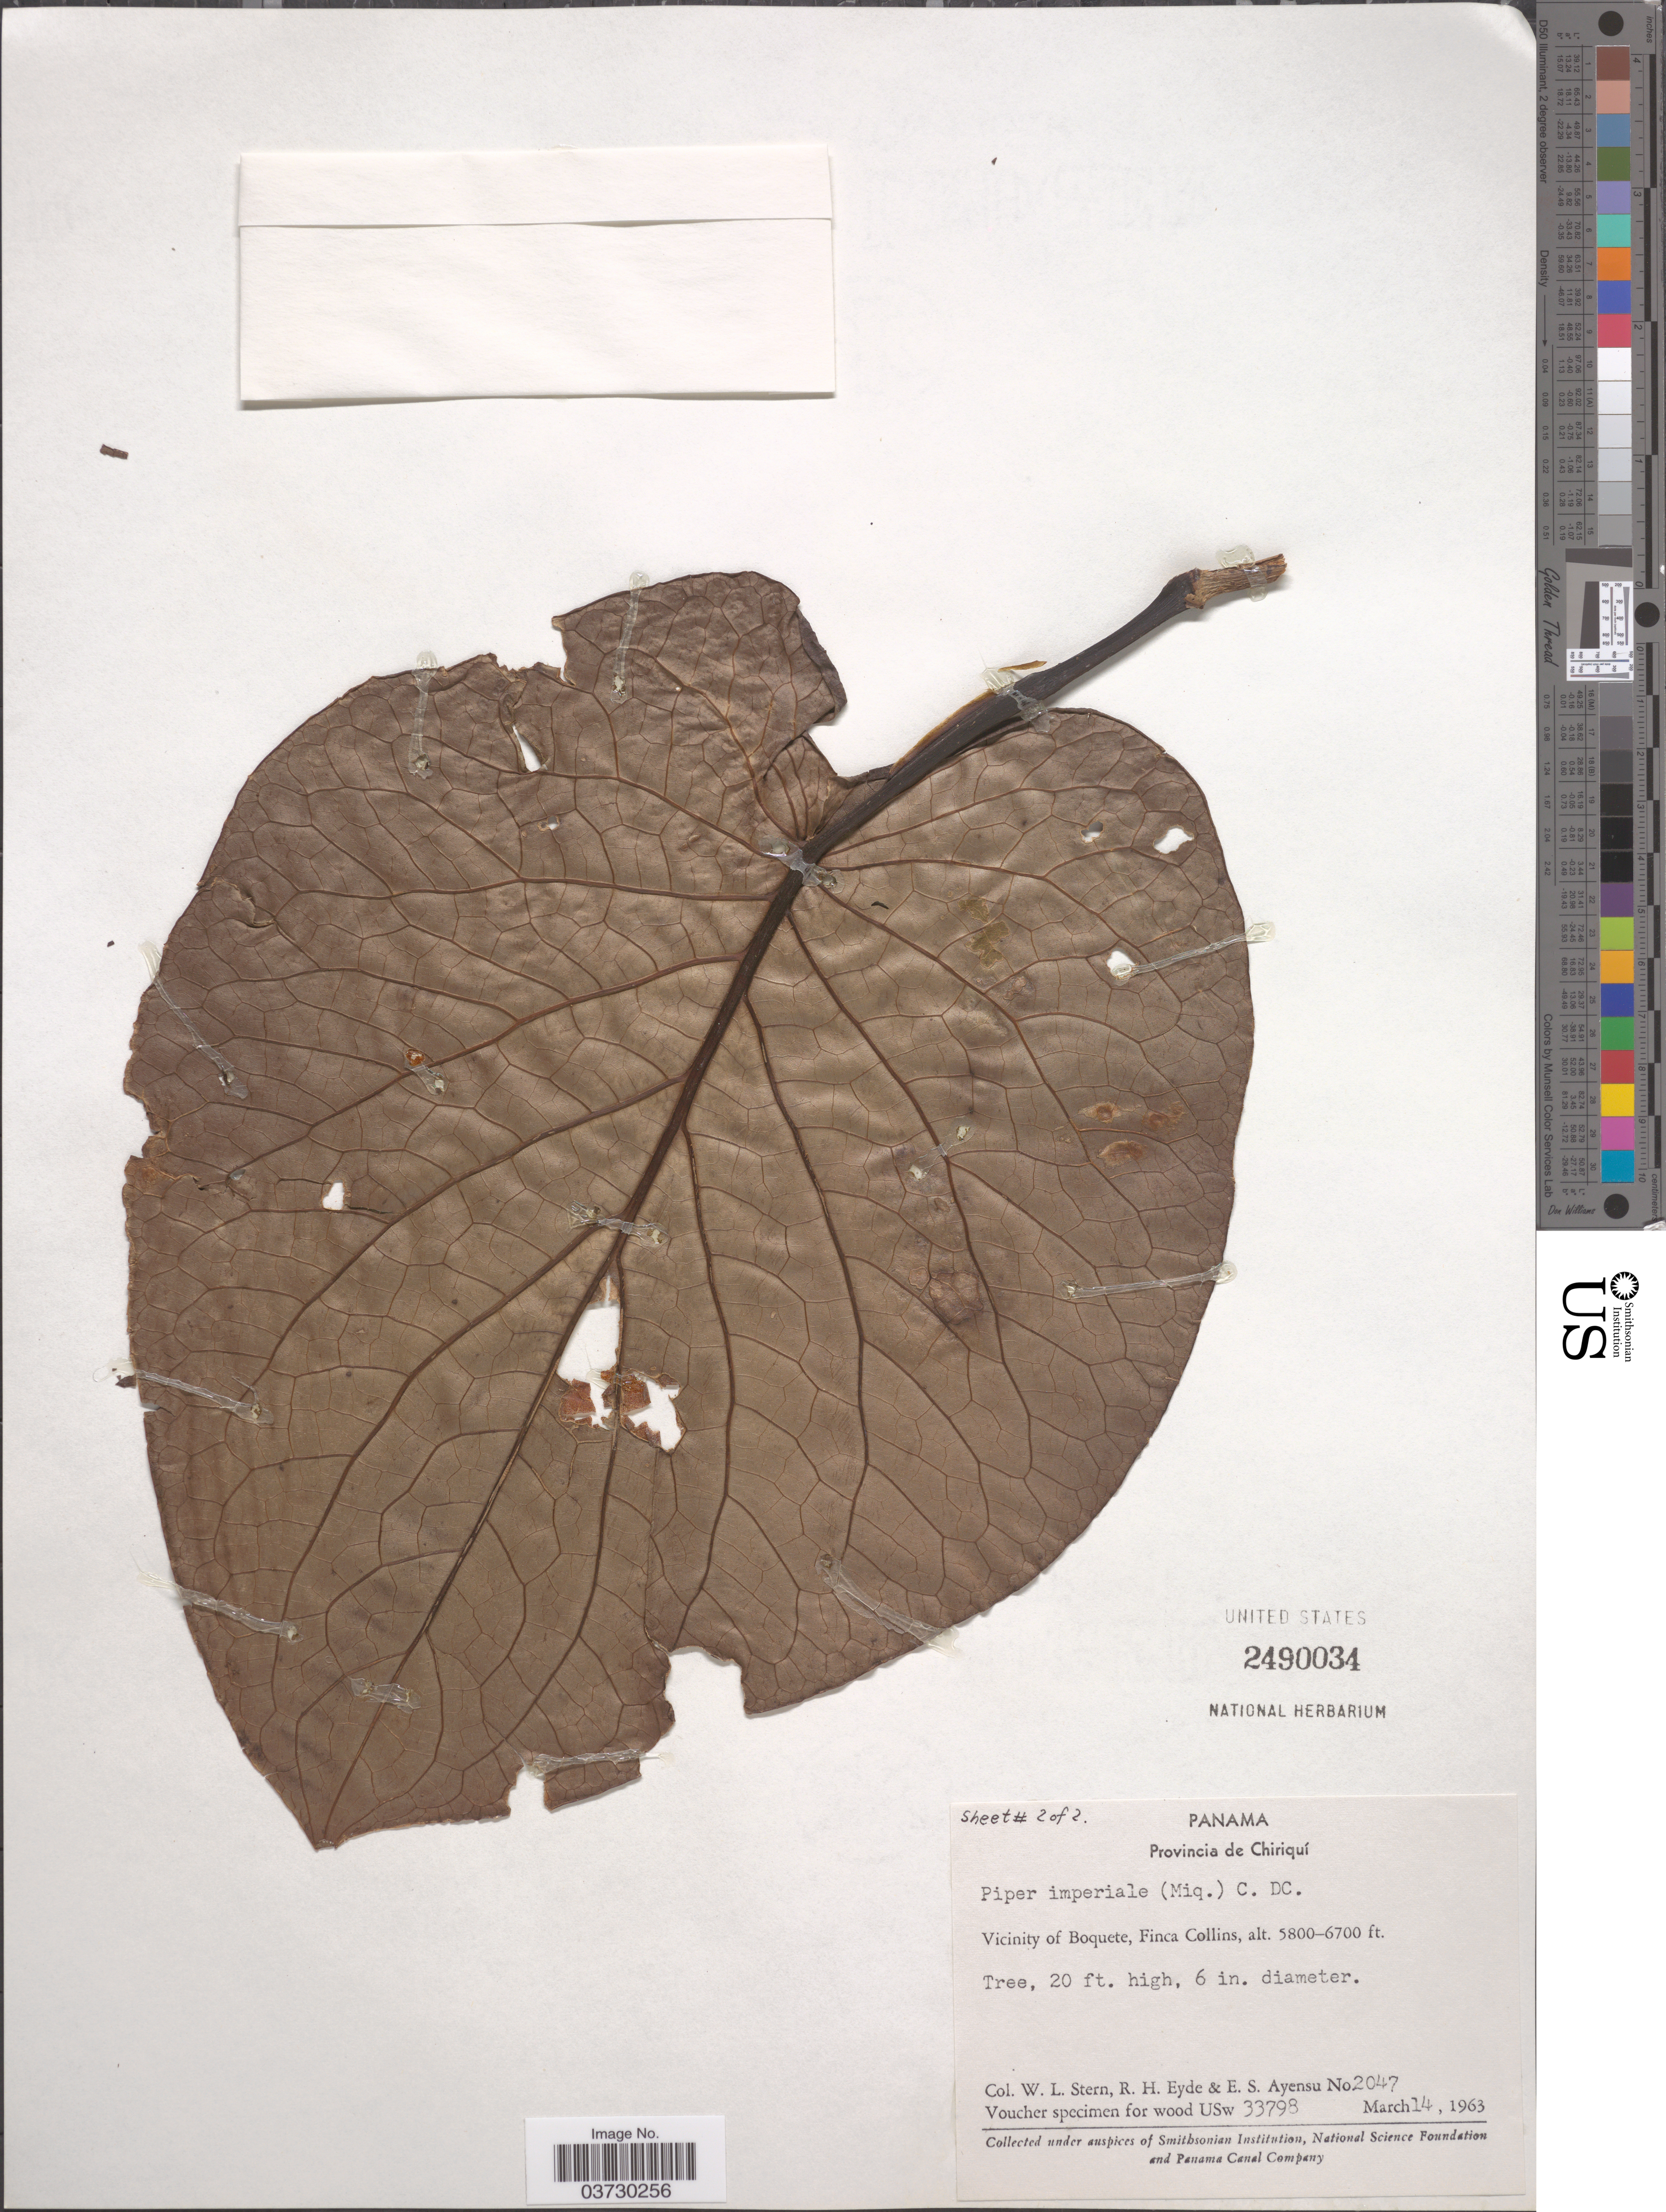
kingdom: Plantae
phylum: Tracheophyta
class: Magnoliopsida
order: Piperales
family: Piperaceae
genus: Piper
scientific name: Piper imperiale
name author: (Miq.) C. DC.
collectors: W. L. Stern, R. H. Eyde & E. S. Ayensu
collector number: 2047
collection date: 1963-03-14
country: Panama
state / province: Chiriqui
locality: Vicinity of Boquete, Finca Collins.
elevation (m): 1768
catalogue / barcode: US 2490034